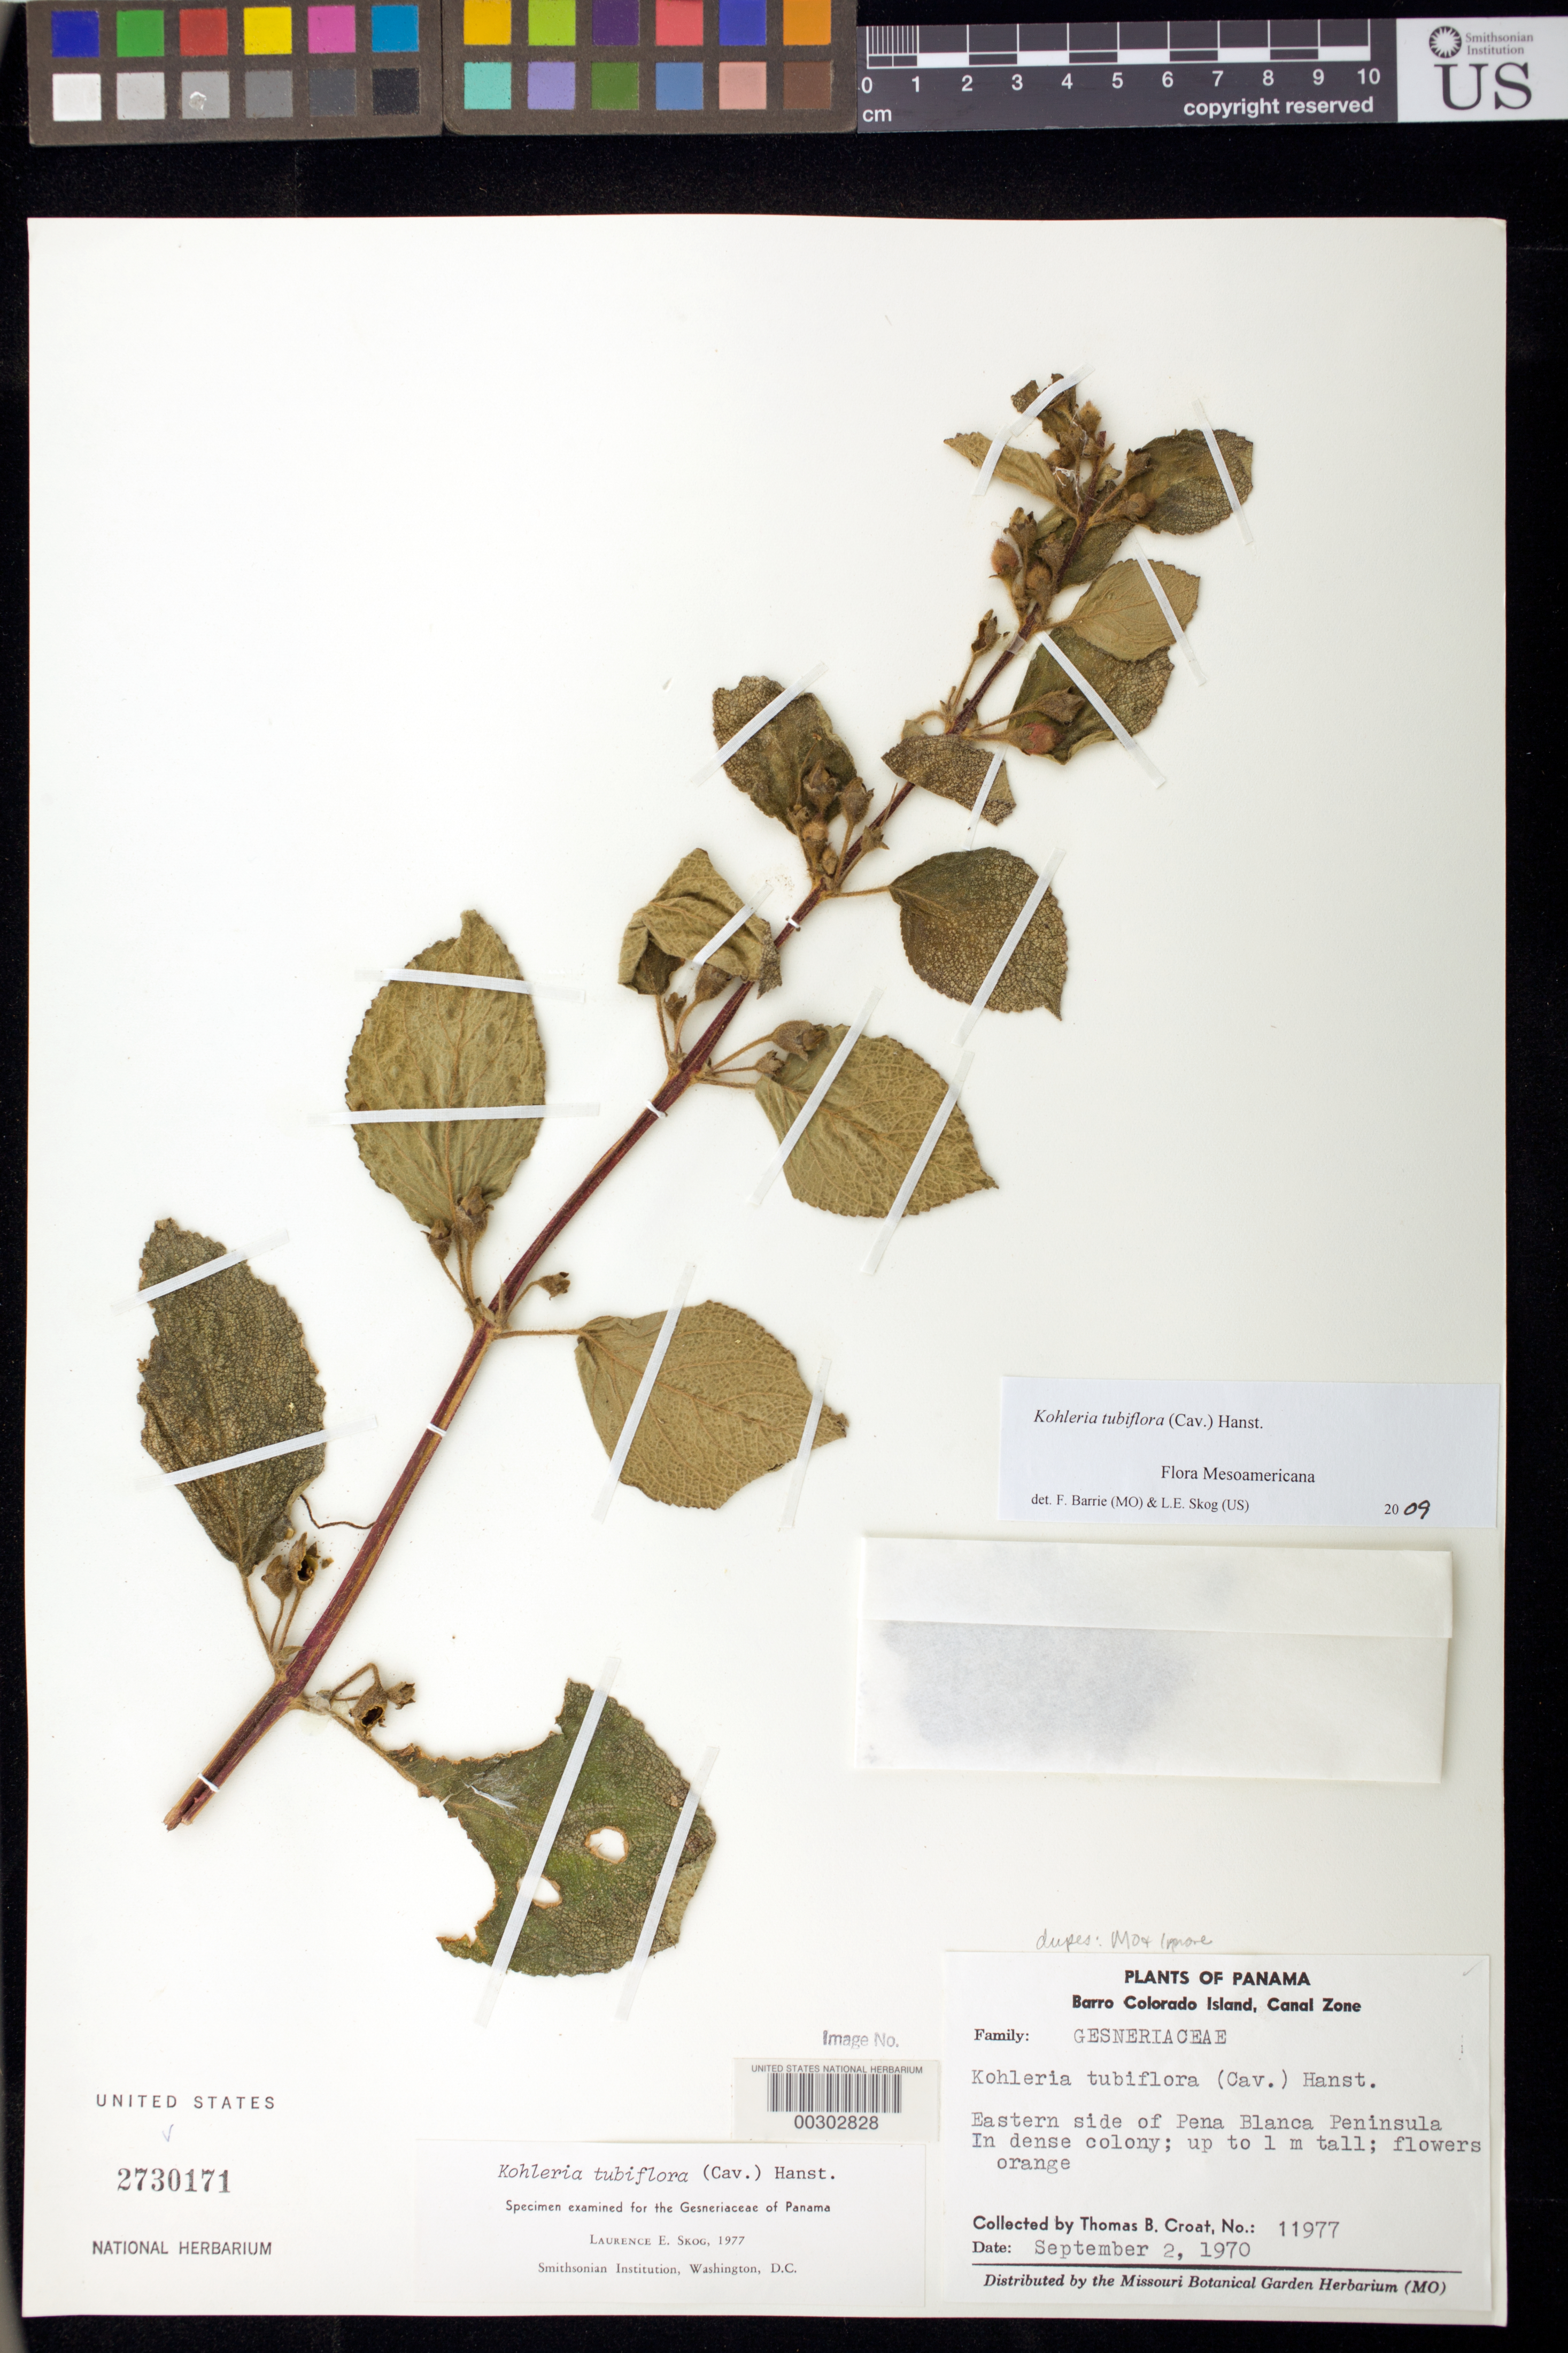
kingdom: Plantae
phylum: Tracheophyta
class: Magnoliopsida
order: Lamiales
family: Gesneriaceae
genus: Kohleria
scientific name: Kohleria tubiflora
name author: (Cav.) Hanst.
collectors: T. B. Croat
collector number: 11977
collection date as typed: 02 Sep 1970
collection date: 1970-09-02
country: Panama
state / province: Panamá Oeste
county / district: Canal Zone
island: Barro Colorado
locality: Barro Colorado Island, eastern side of Pena Blanca peninsula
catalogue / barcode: US 2730171